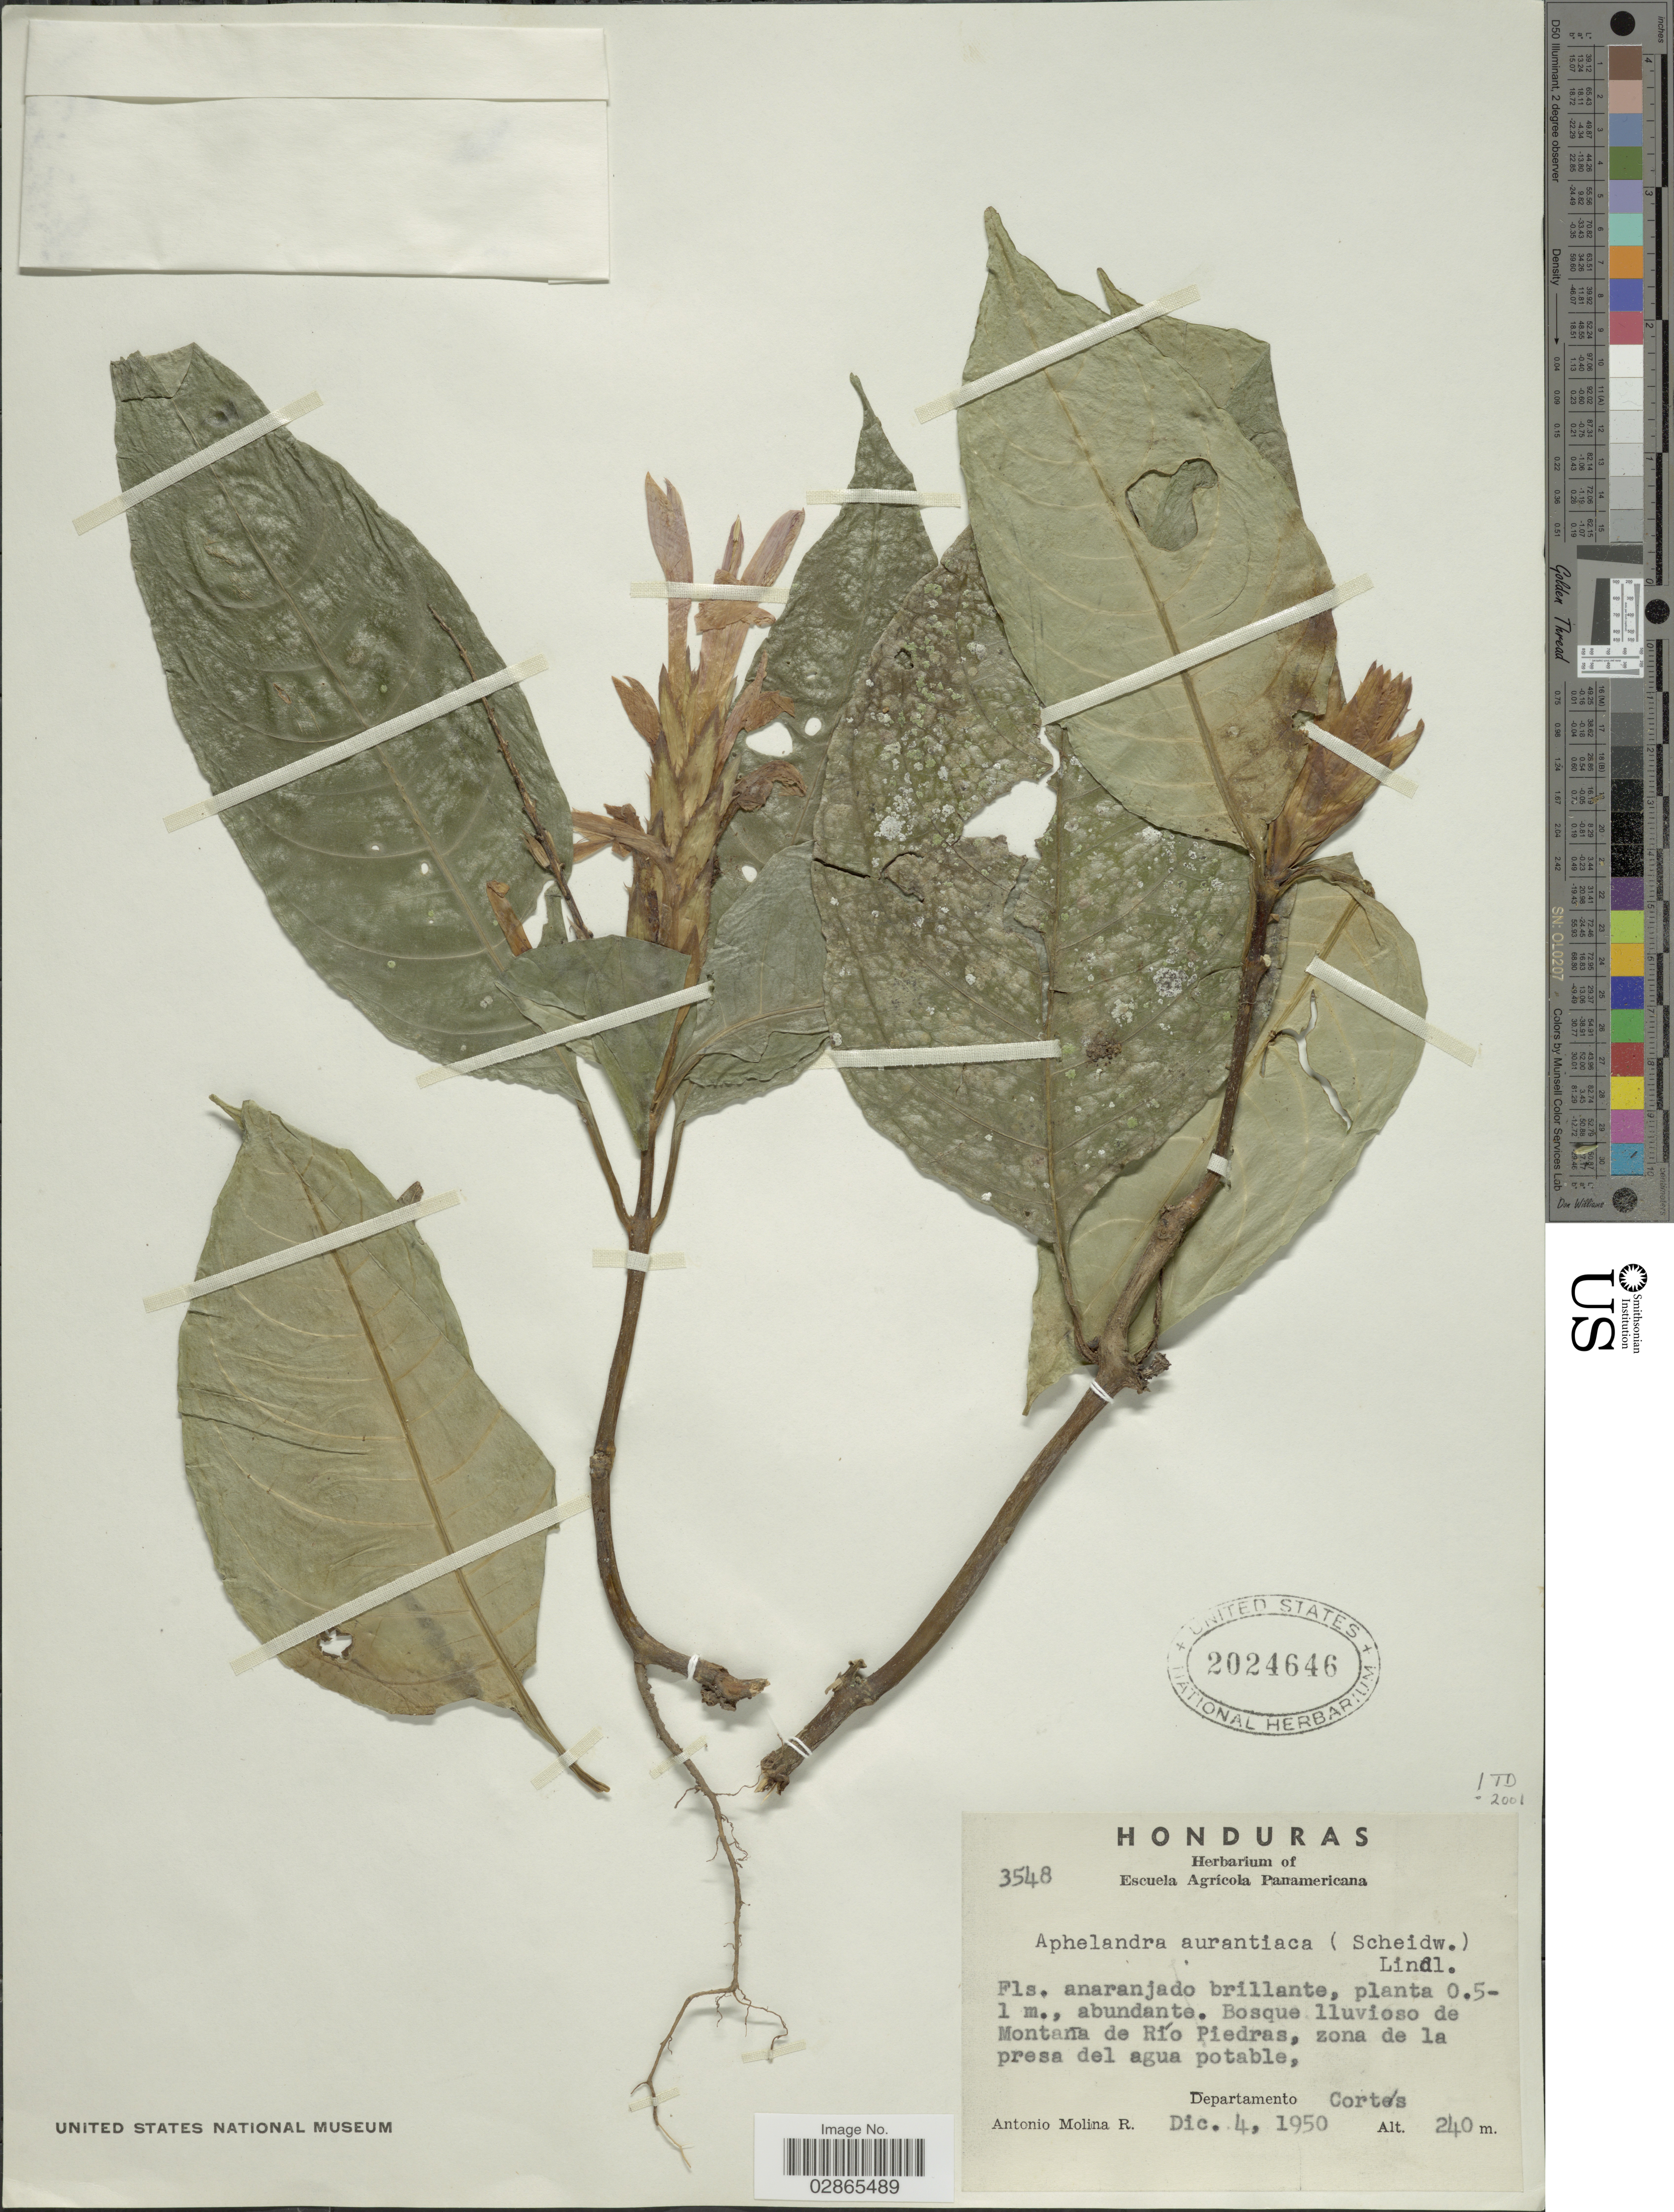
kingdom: Plantae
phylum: Tracheophyta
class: Magnoliopsida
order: Lamiales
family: Acanthaceae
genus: Aphelandra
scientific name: Aphelandra aurantiaca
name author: (Scheidw.) Lindl.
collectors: A. Molina R.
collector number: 3548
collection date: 1950-12-04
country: Honduras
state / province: Cortés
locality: Bosque lluvioso de Montaña de Río Piedras, zona de la presa del agua potable, Departamento Cortes.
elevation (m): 240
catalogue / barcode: US 2024646